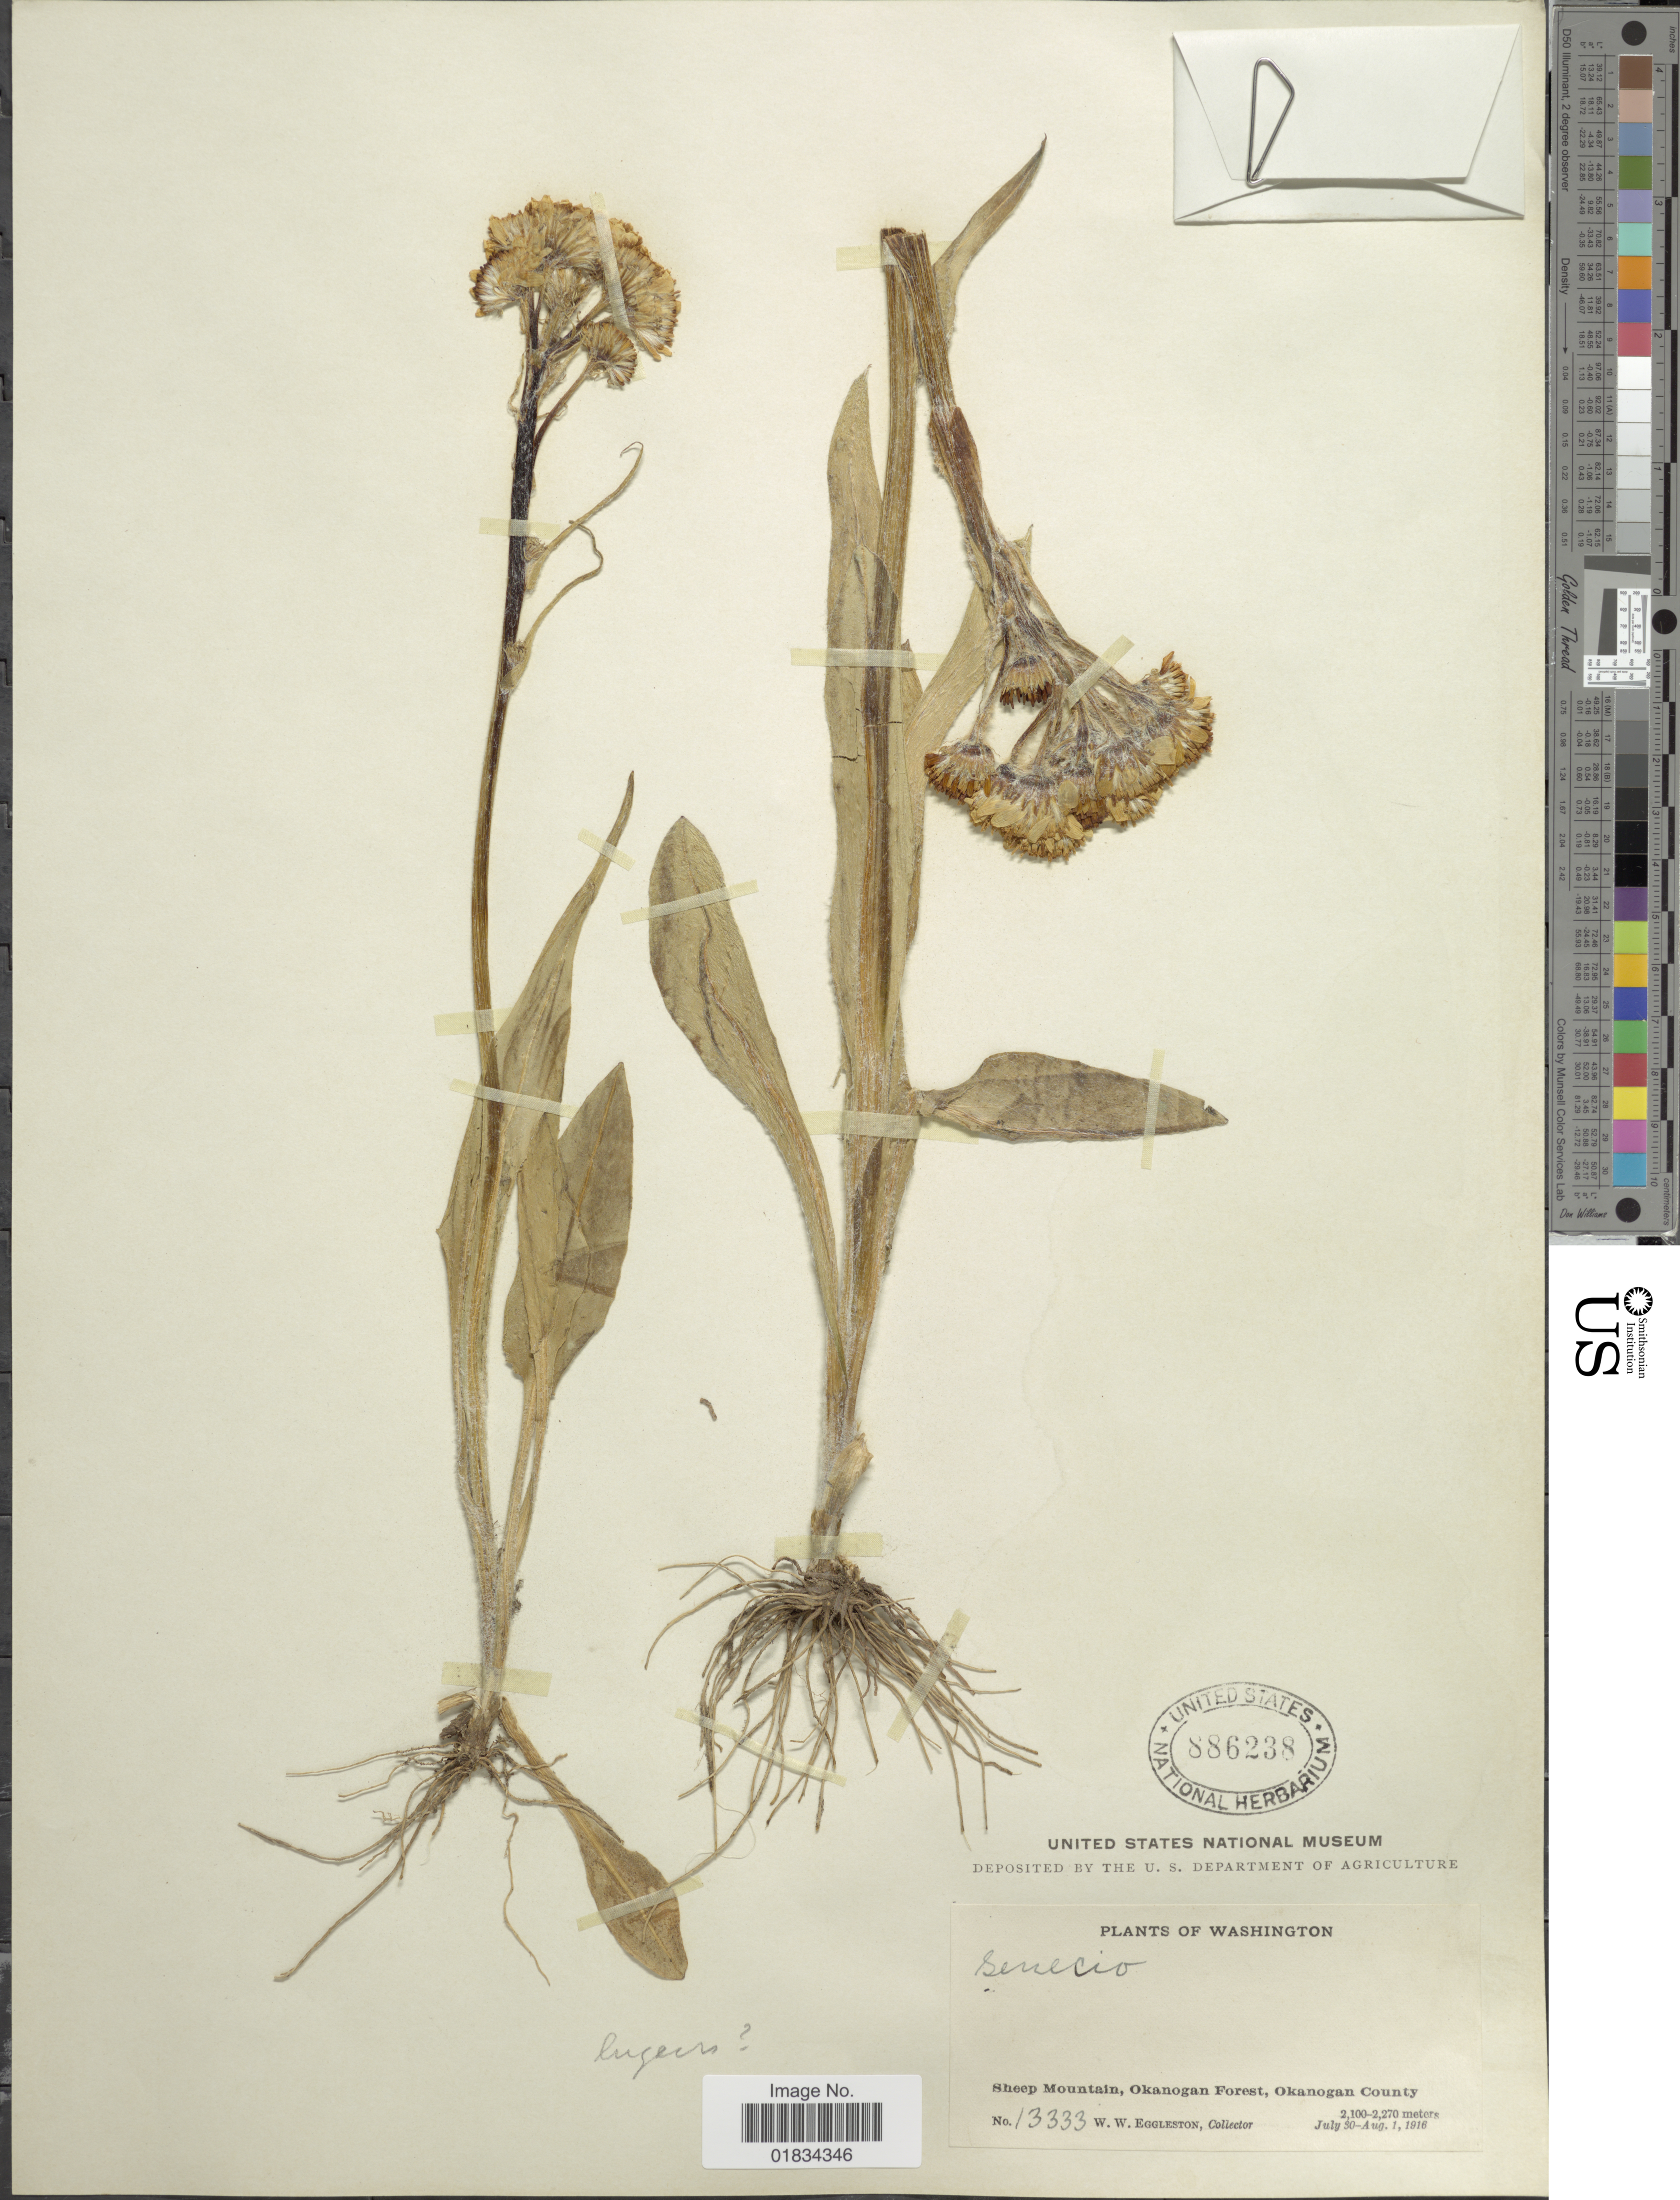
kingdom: Plantae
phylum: Tracheophyta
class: Magnoliopsida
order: Asterales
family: Asteraceae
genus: Senecio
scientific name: Senecio integerrimus var. ochroleucus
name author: (A. Gray) Cronq.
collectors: W. W. Eggleston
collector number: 13333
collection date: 1916-07-30/1916-08-01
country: United States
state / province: Washington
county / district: Okanogan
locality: Sheep Mountain, Okanogan Forest, Okanogan County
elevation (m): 2100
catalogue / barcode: US 886238